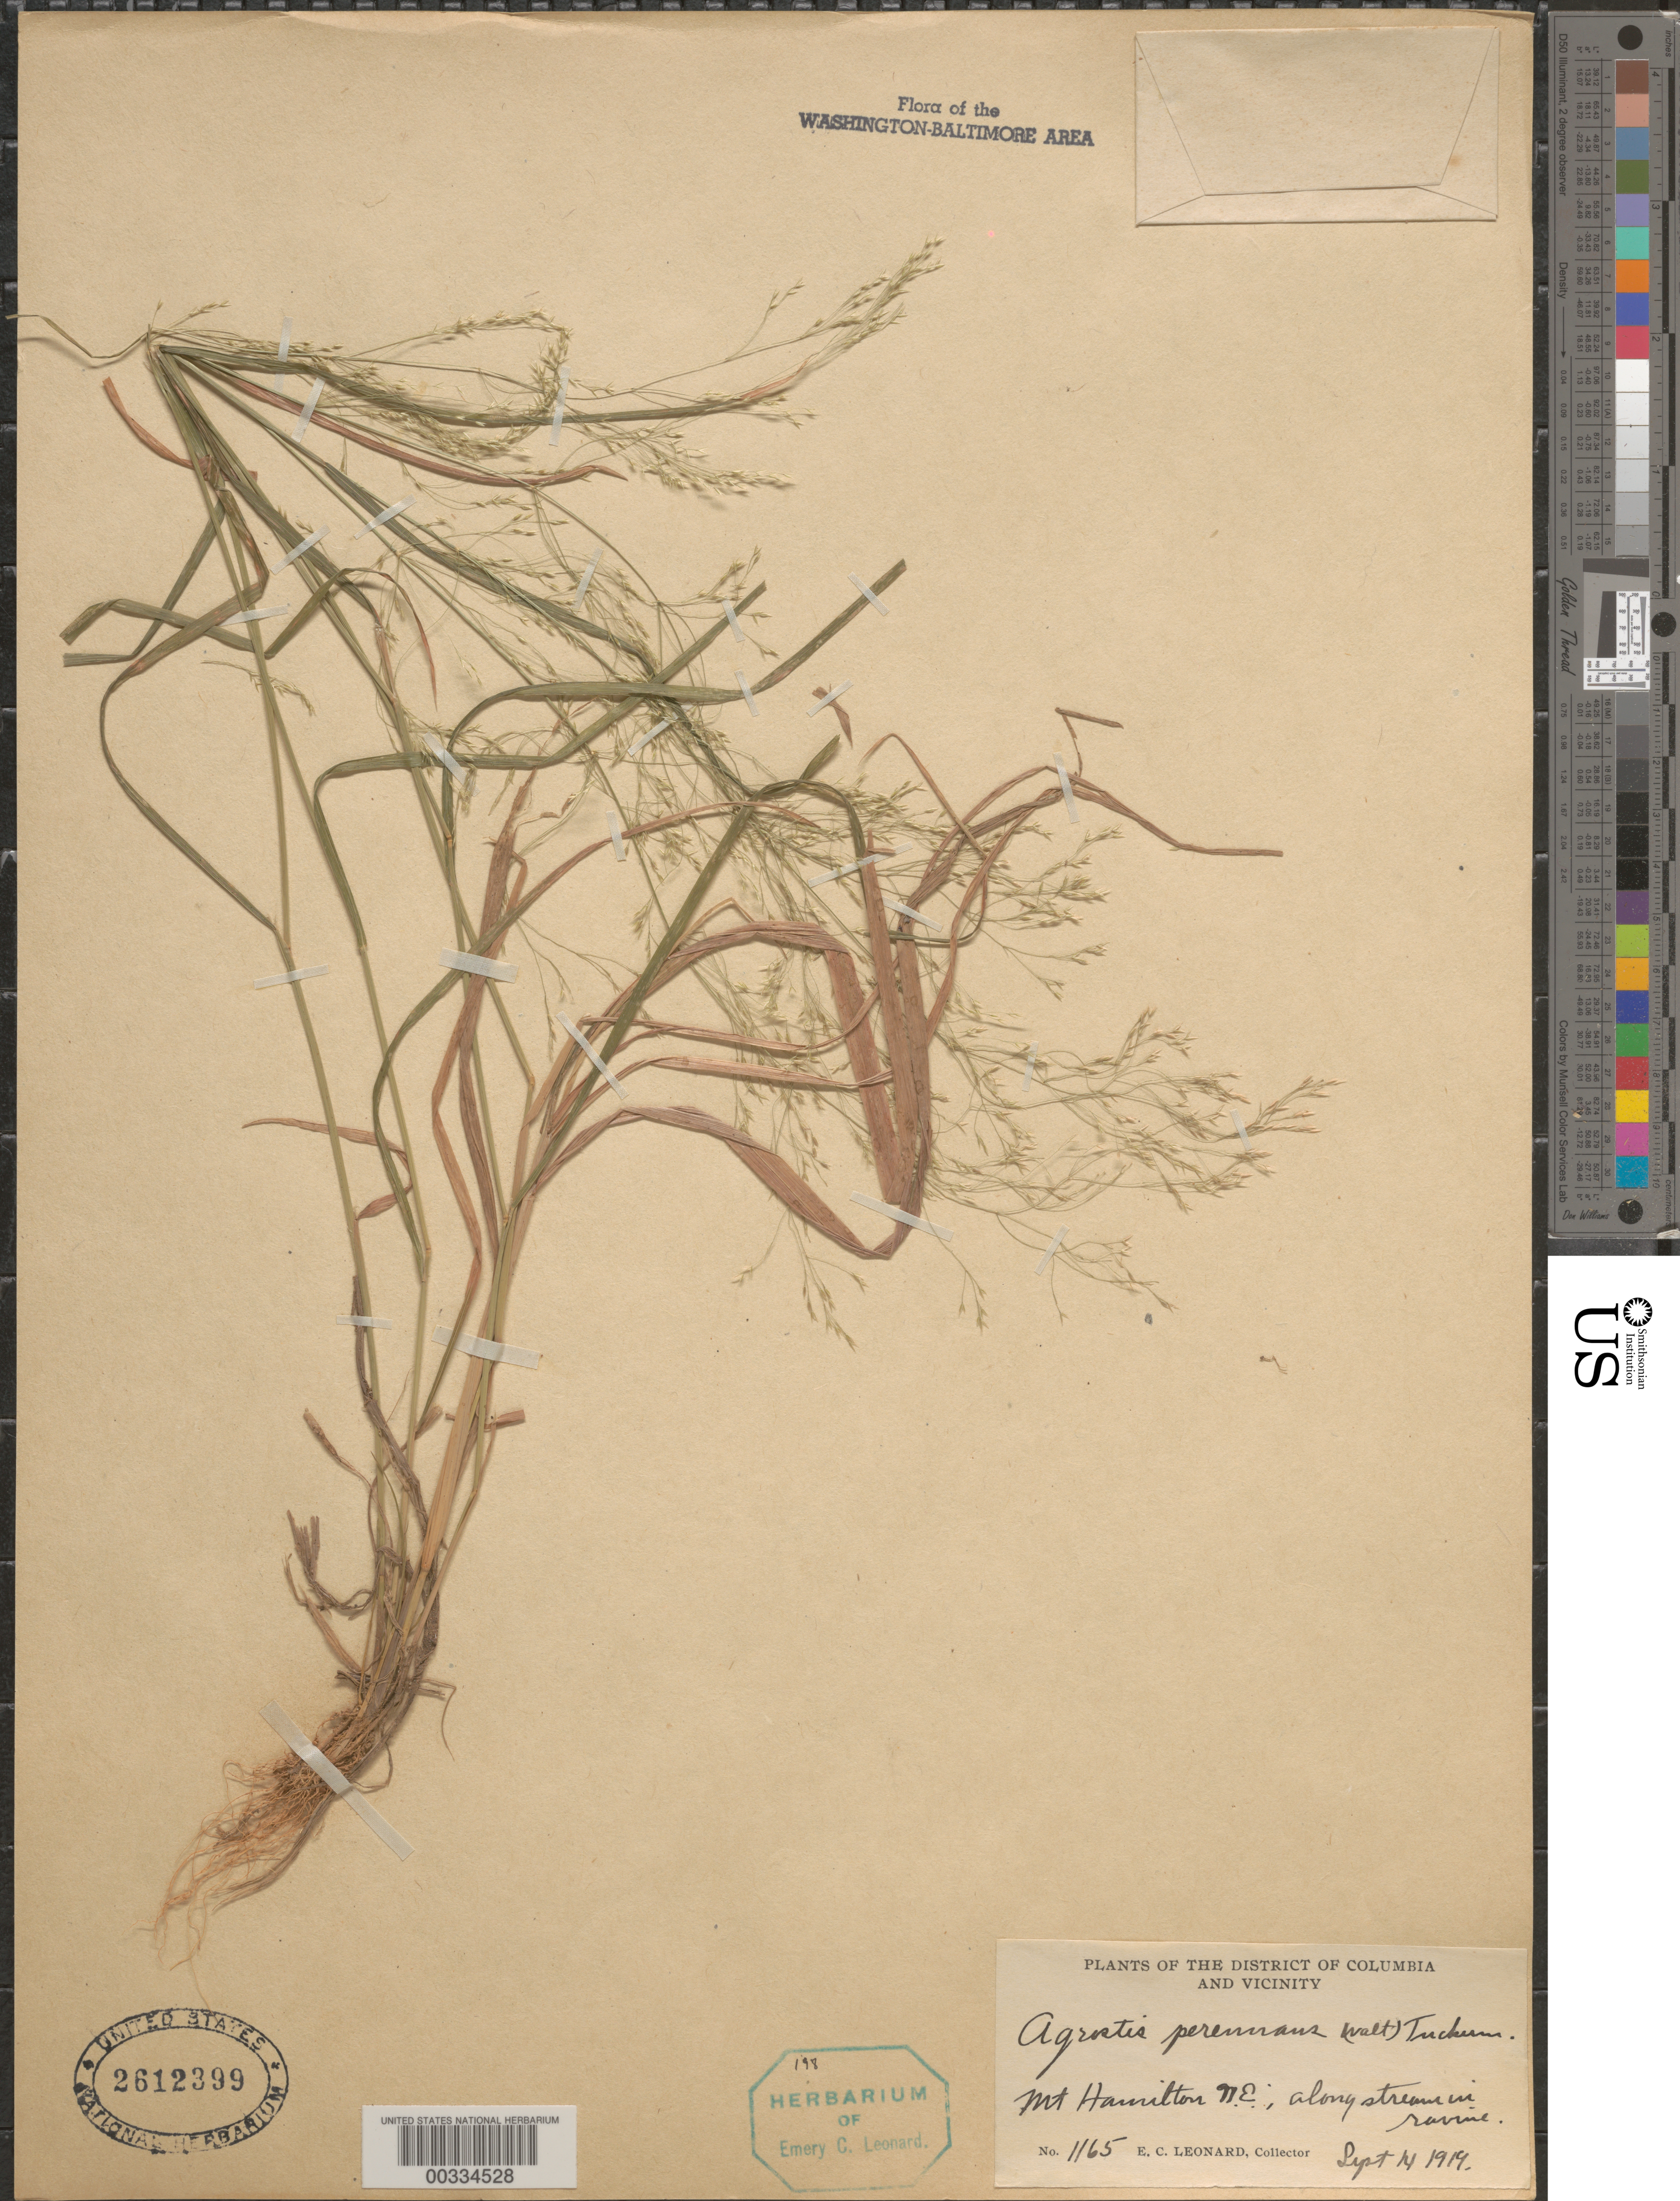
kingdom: Plantae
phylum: Tracheophyta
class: Liliopsida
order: Poales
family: Poaceae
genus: Agrostis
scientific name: Agrostis perennans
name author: (Walter) Tuck.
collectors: E. C. Leonard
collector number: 1165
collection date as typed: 14 Sep 1919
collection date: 1919-09-14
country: United States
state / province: District of Columbia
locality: Mount Hamilton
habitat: Along stream in ravine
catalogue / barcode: US 2612399